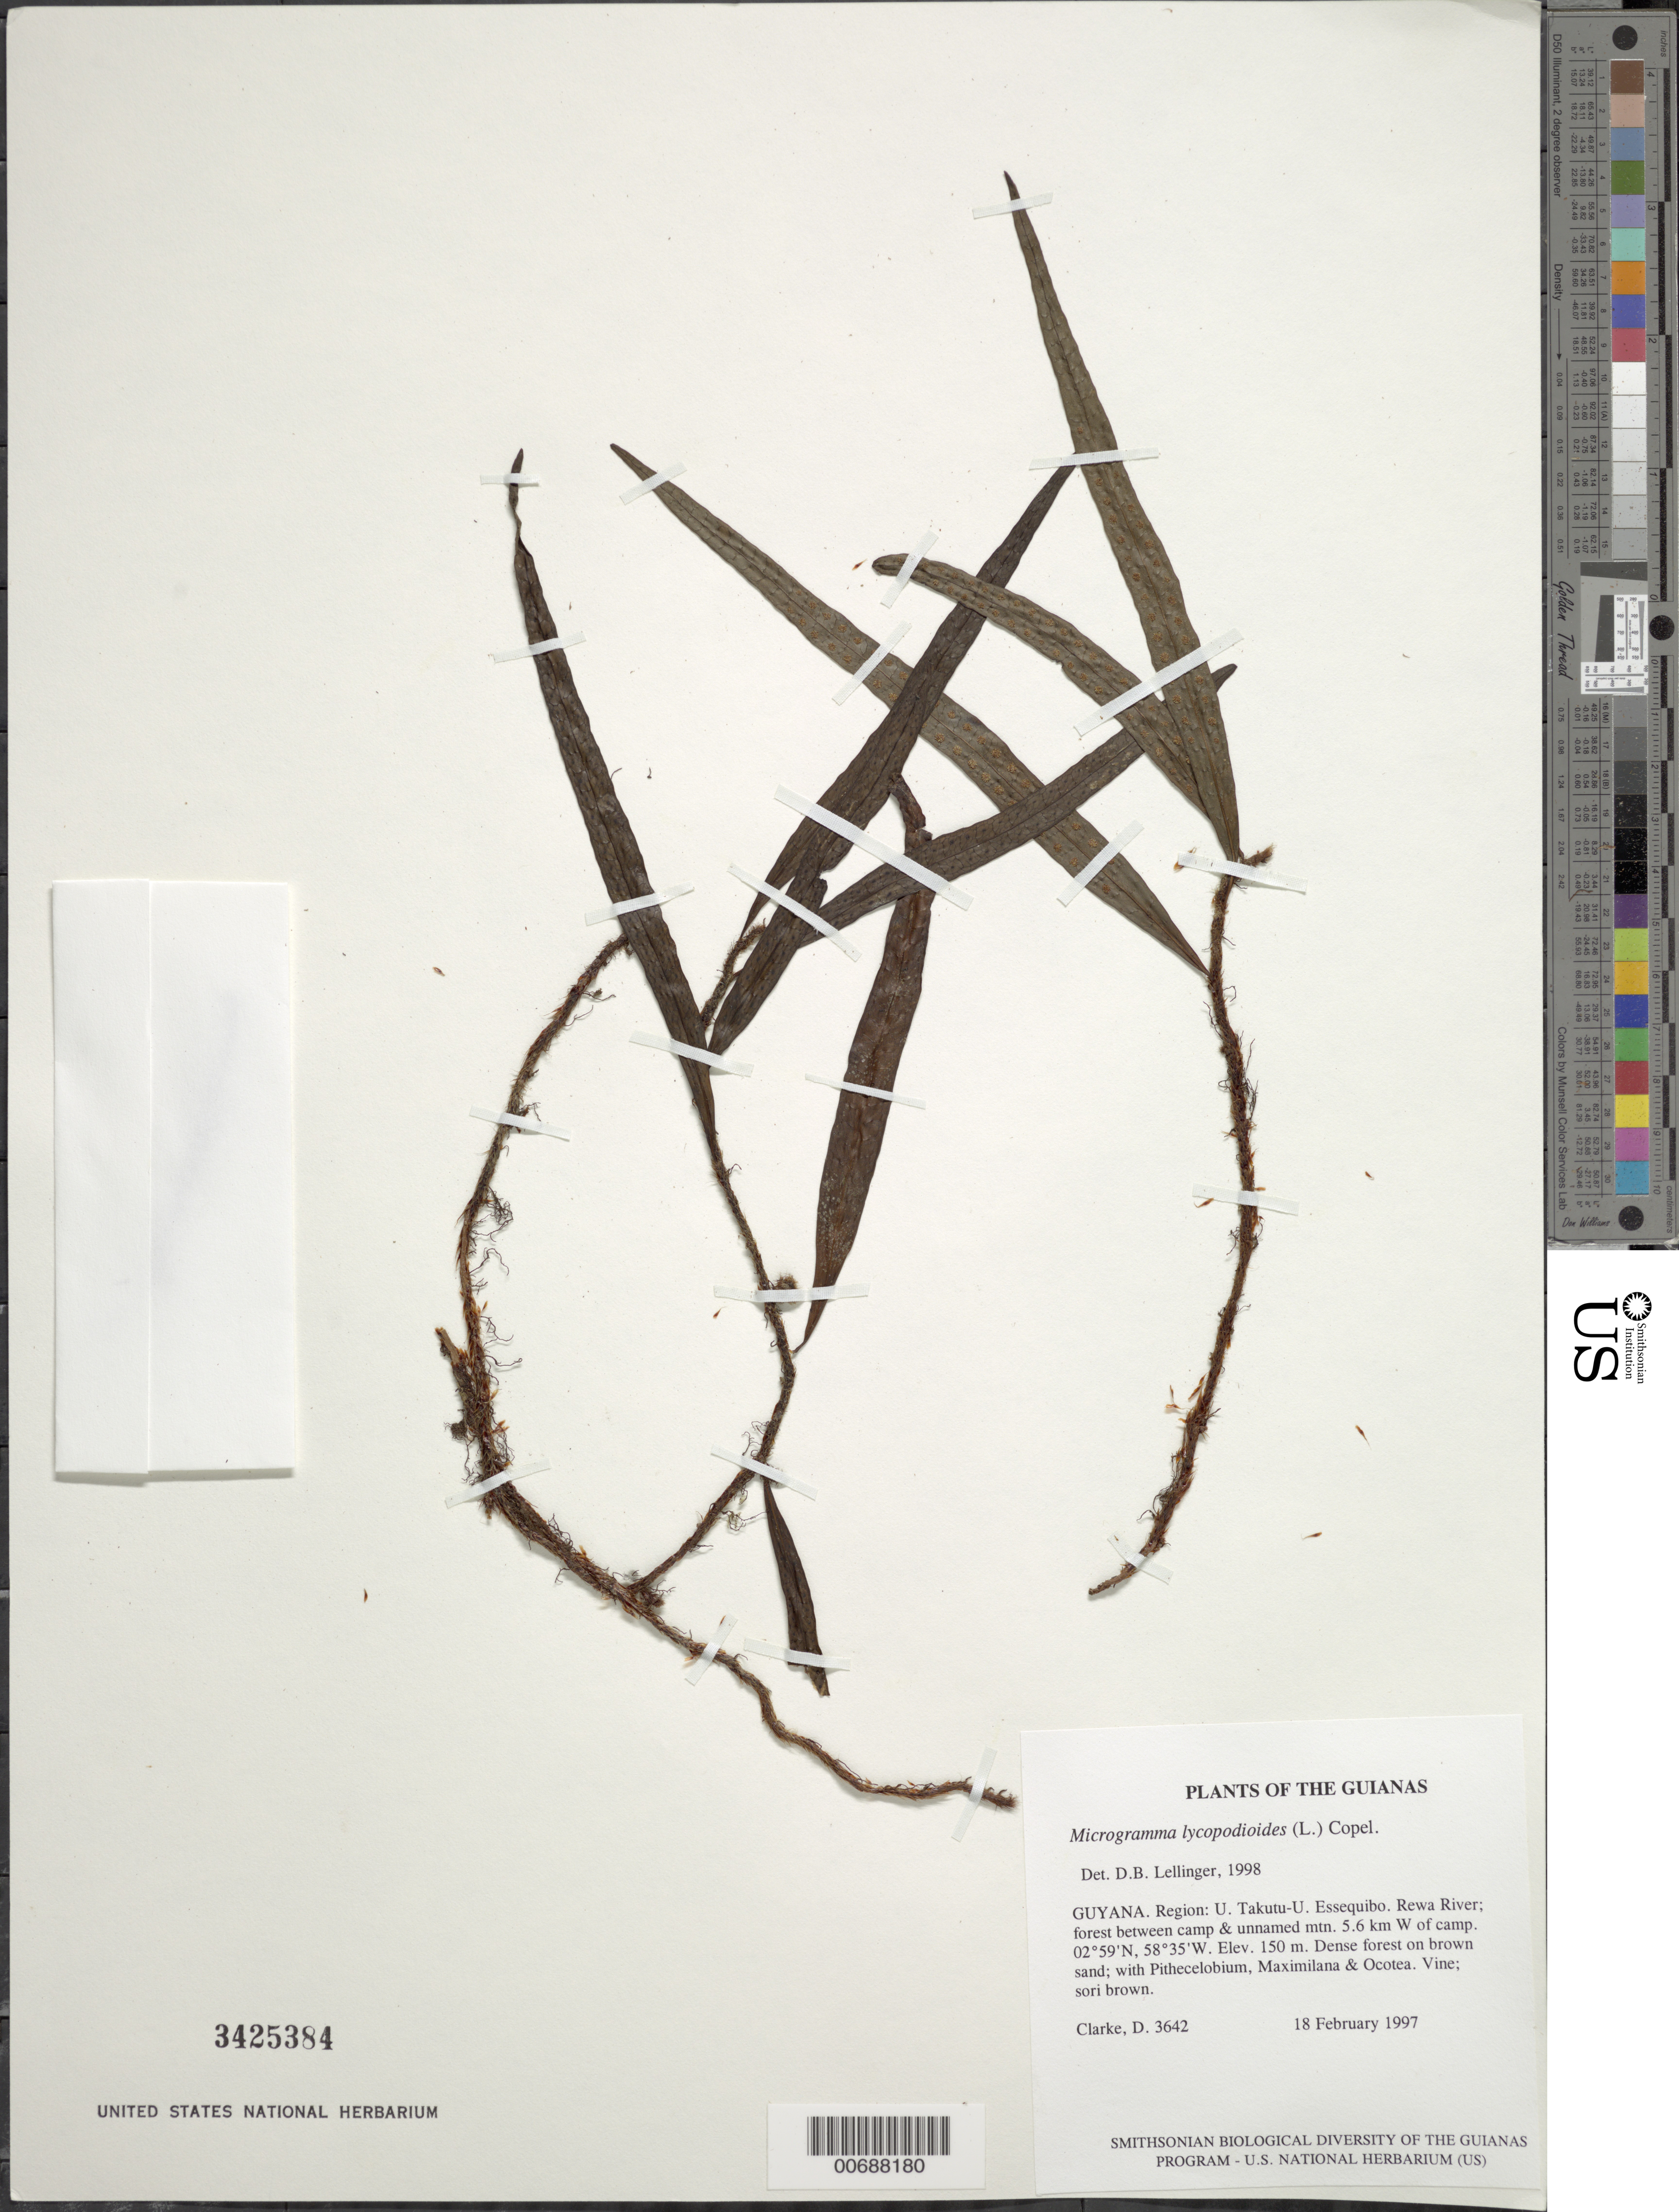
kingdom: Plantae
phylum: Tracheophyta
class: Polypodiopsida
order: Polypodiales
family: Polypodiaceae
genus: Microgramma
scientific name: Microgramma lycopodioides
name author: (L.) Copel.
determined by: Lellinger, David B., (BOT), Smithsonian Institution - National Museum of Natural History (UNITED STATES)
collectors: H. D. Clarke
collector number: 3642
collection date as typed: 18 February 1997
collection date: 1997-02-18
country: Guyana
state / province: U. Takutu-U. Essequibo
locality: Rewa River; forest between camp & unnamed mtn. 5.6 km W of camp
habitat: Dense forest on brown sand; with Pithecelobium, Maximilana & Ocotea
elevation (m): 150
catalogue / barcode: US 3425384